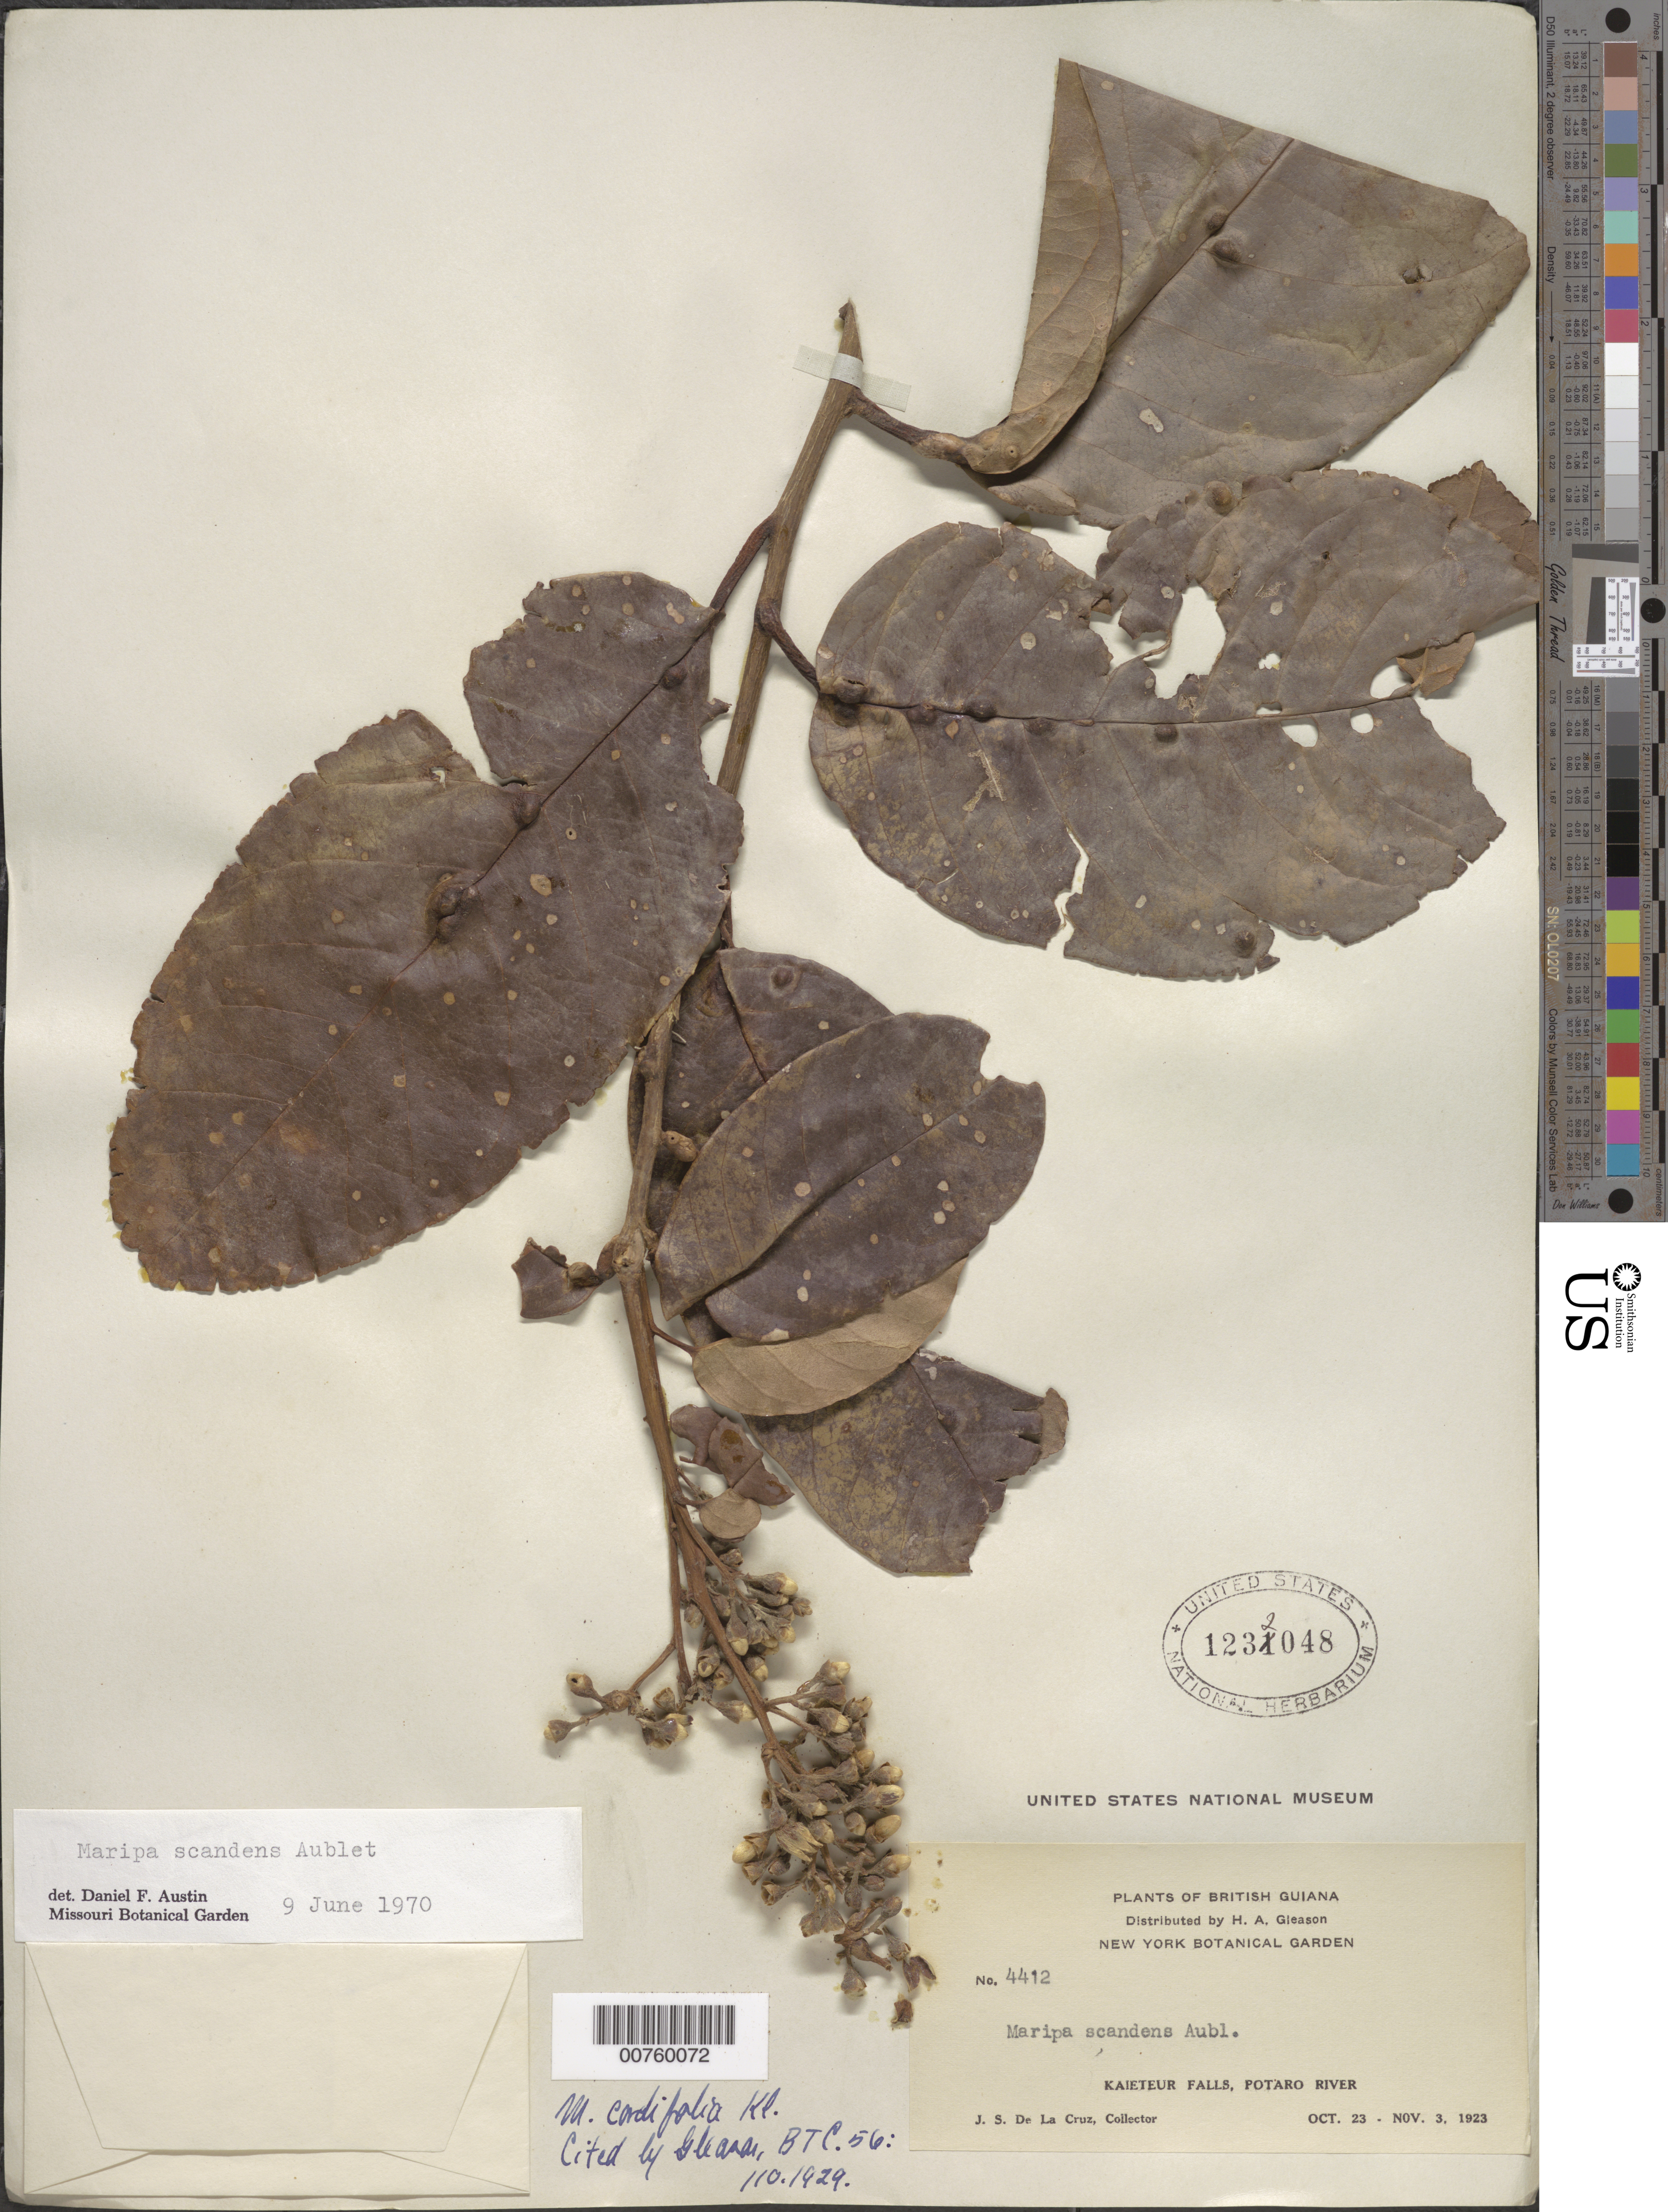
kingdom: Plantae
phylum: Tracheophyta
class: Magnoliopsida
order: Solanales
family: Convolvulaceae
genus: Maripa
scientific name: Maripa scandens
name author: Aubl.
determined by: Austin, D. F.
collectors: J. S. de la Cruz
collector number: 4412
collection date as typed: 23-Oct-23 to 3-Nov-23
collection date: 1923-10-23/1923-11-03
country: Guyana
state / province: Potaro-Siparuni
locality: Kaieteur Falls, Potaro R.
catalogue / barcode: US 1232048